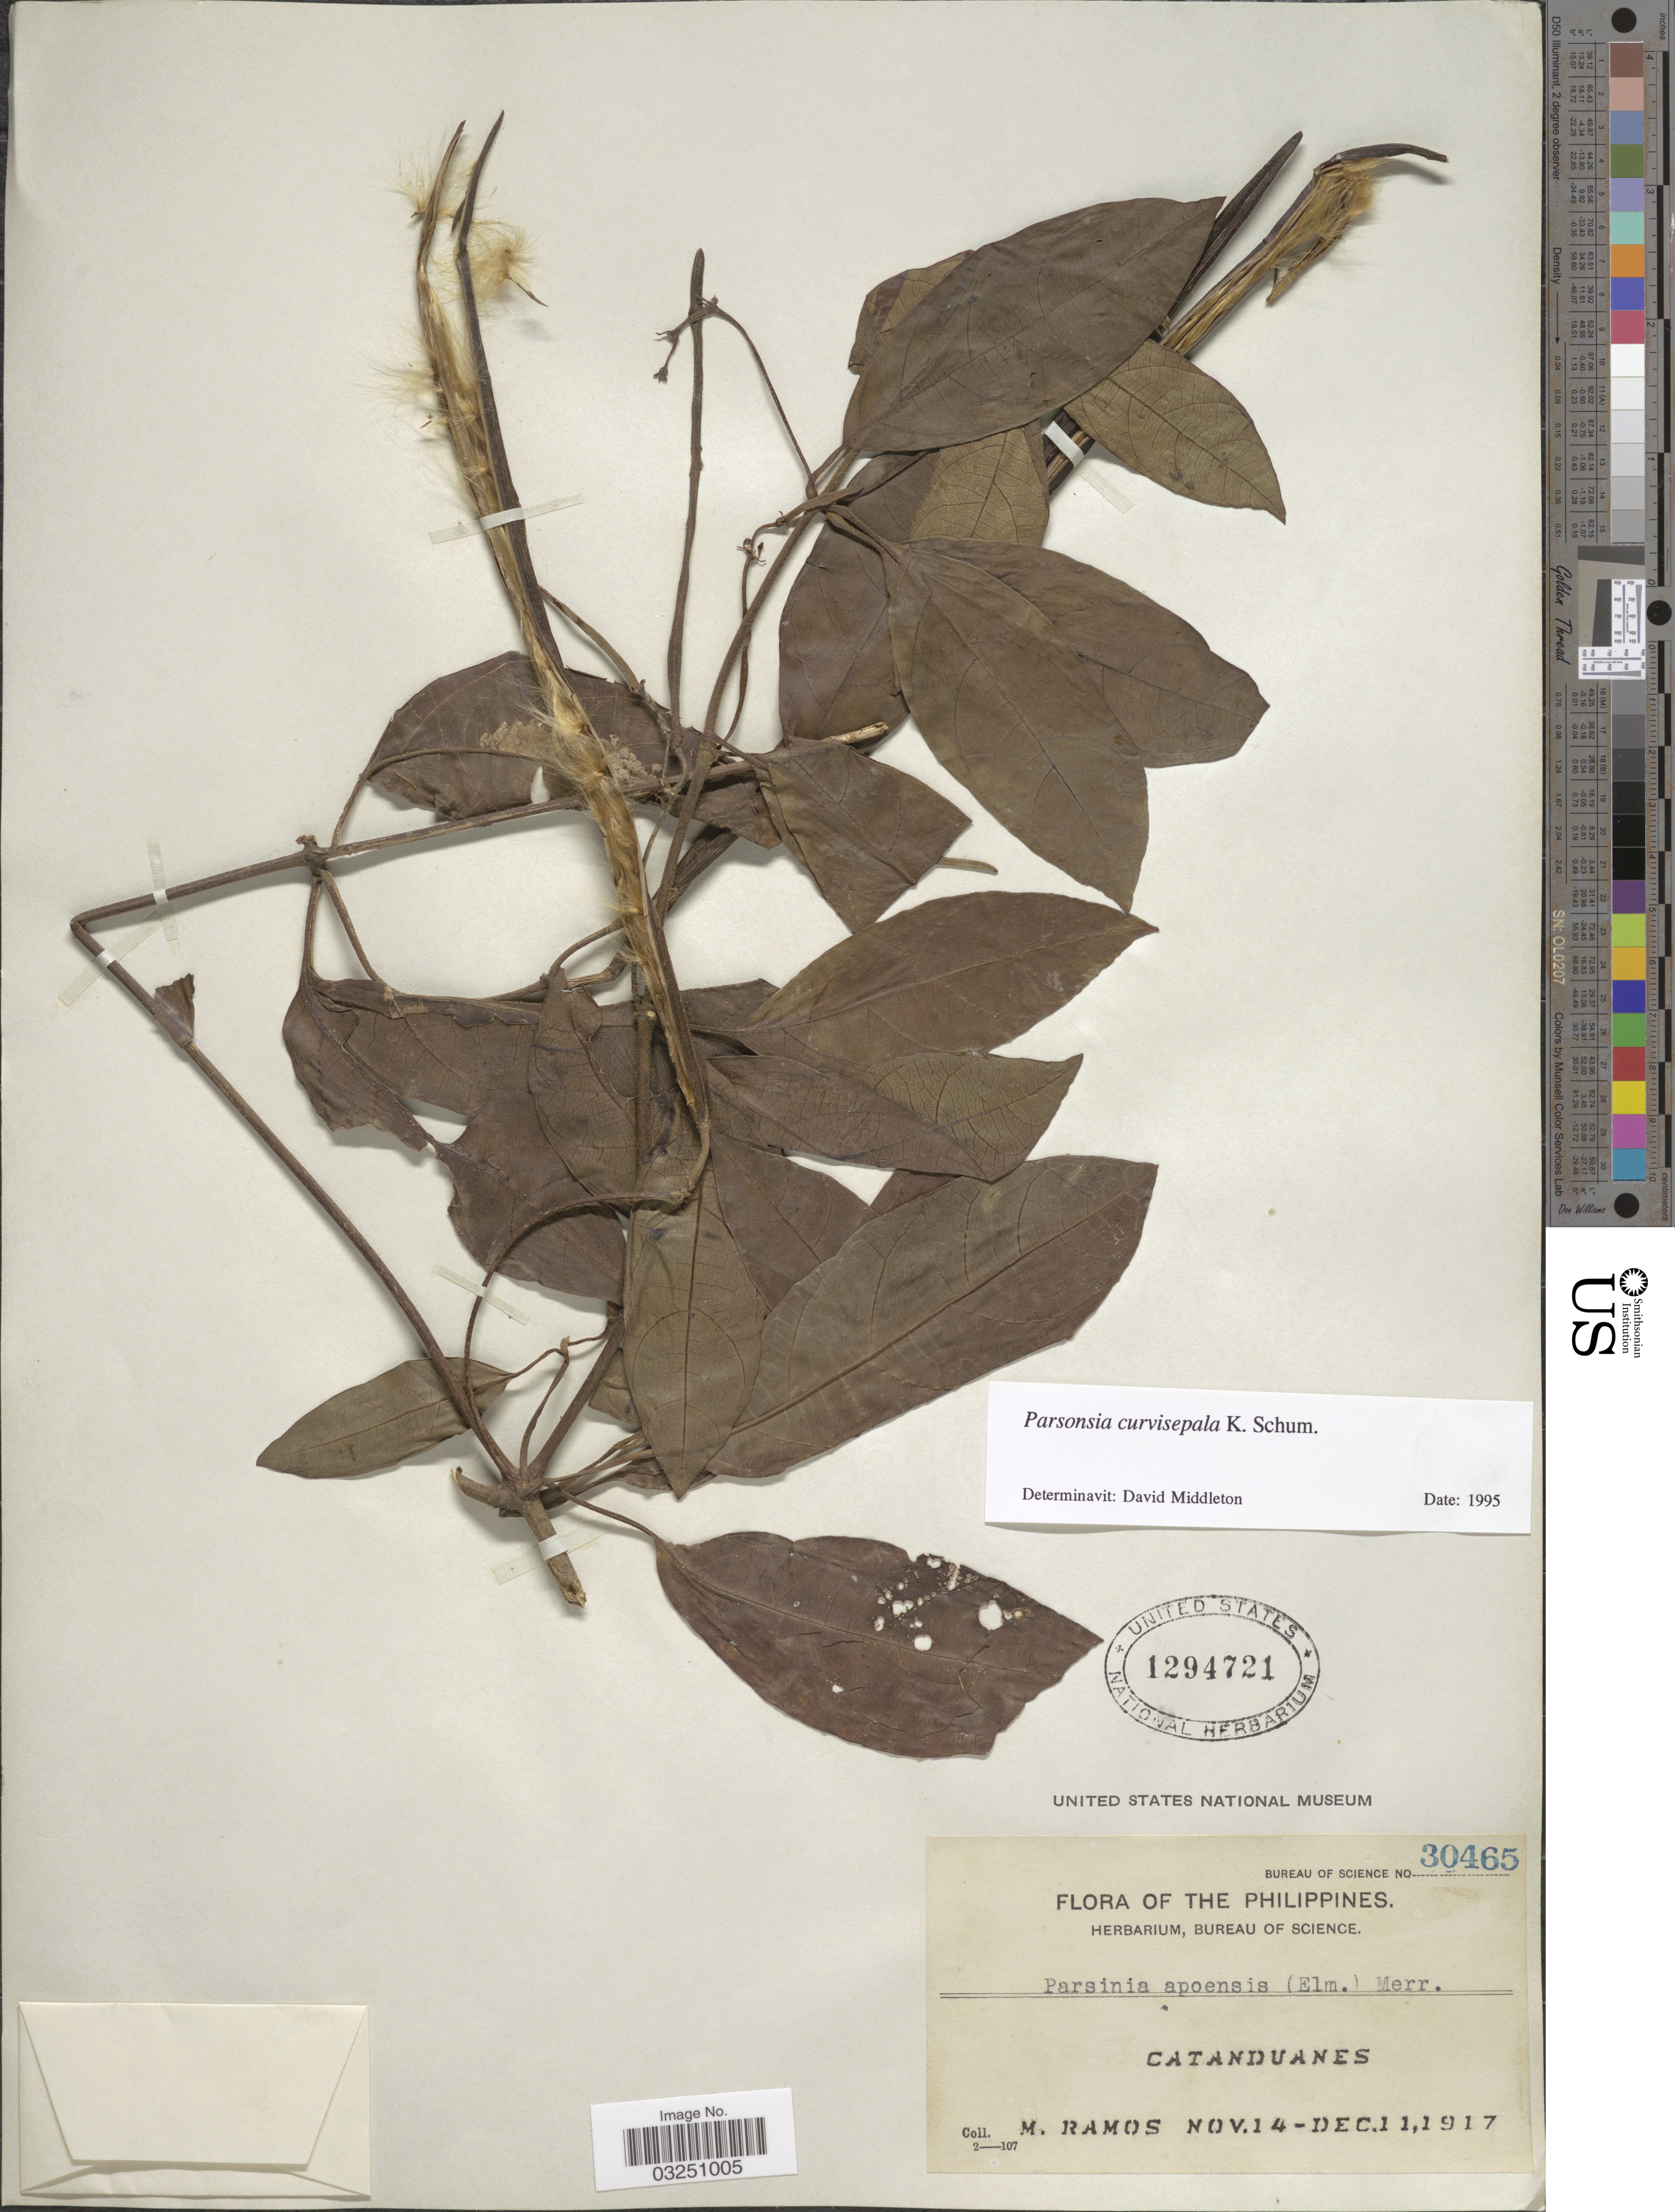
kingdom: Plantae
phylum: Tracheophyta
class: Magnoliopsida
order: Gentianales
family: Apocynaceae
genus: Parsonsia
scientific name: Parsonsia curvisepala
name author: K. Schum.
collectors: M. Ramos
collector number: Bureau of Science 30465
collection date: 1917-11-14/1917-12-11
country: Philippines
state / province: Bicol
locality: Catanduanes.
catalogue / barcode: US 1294721